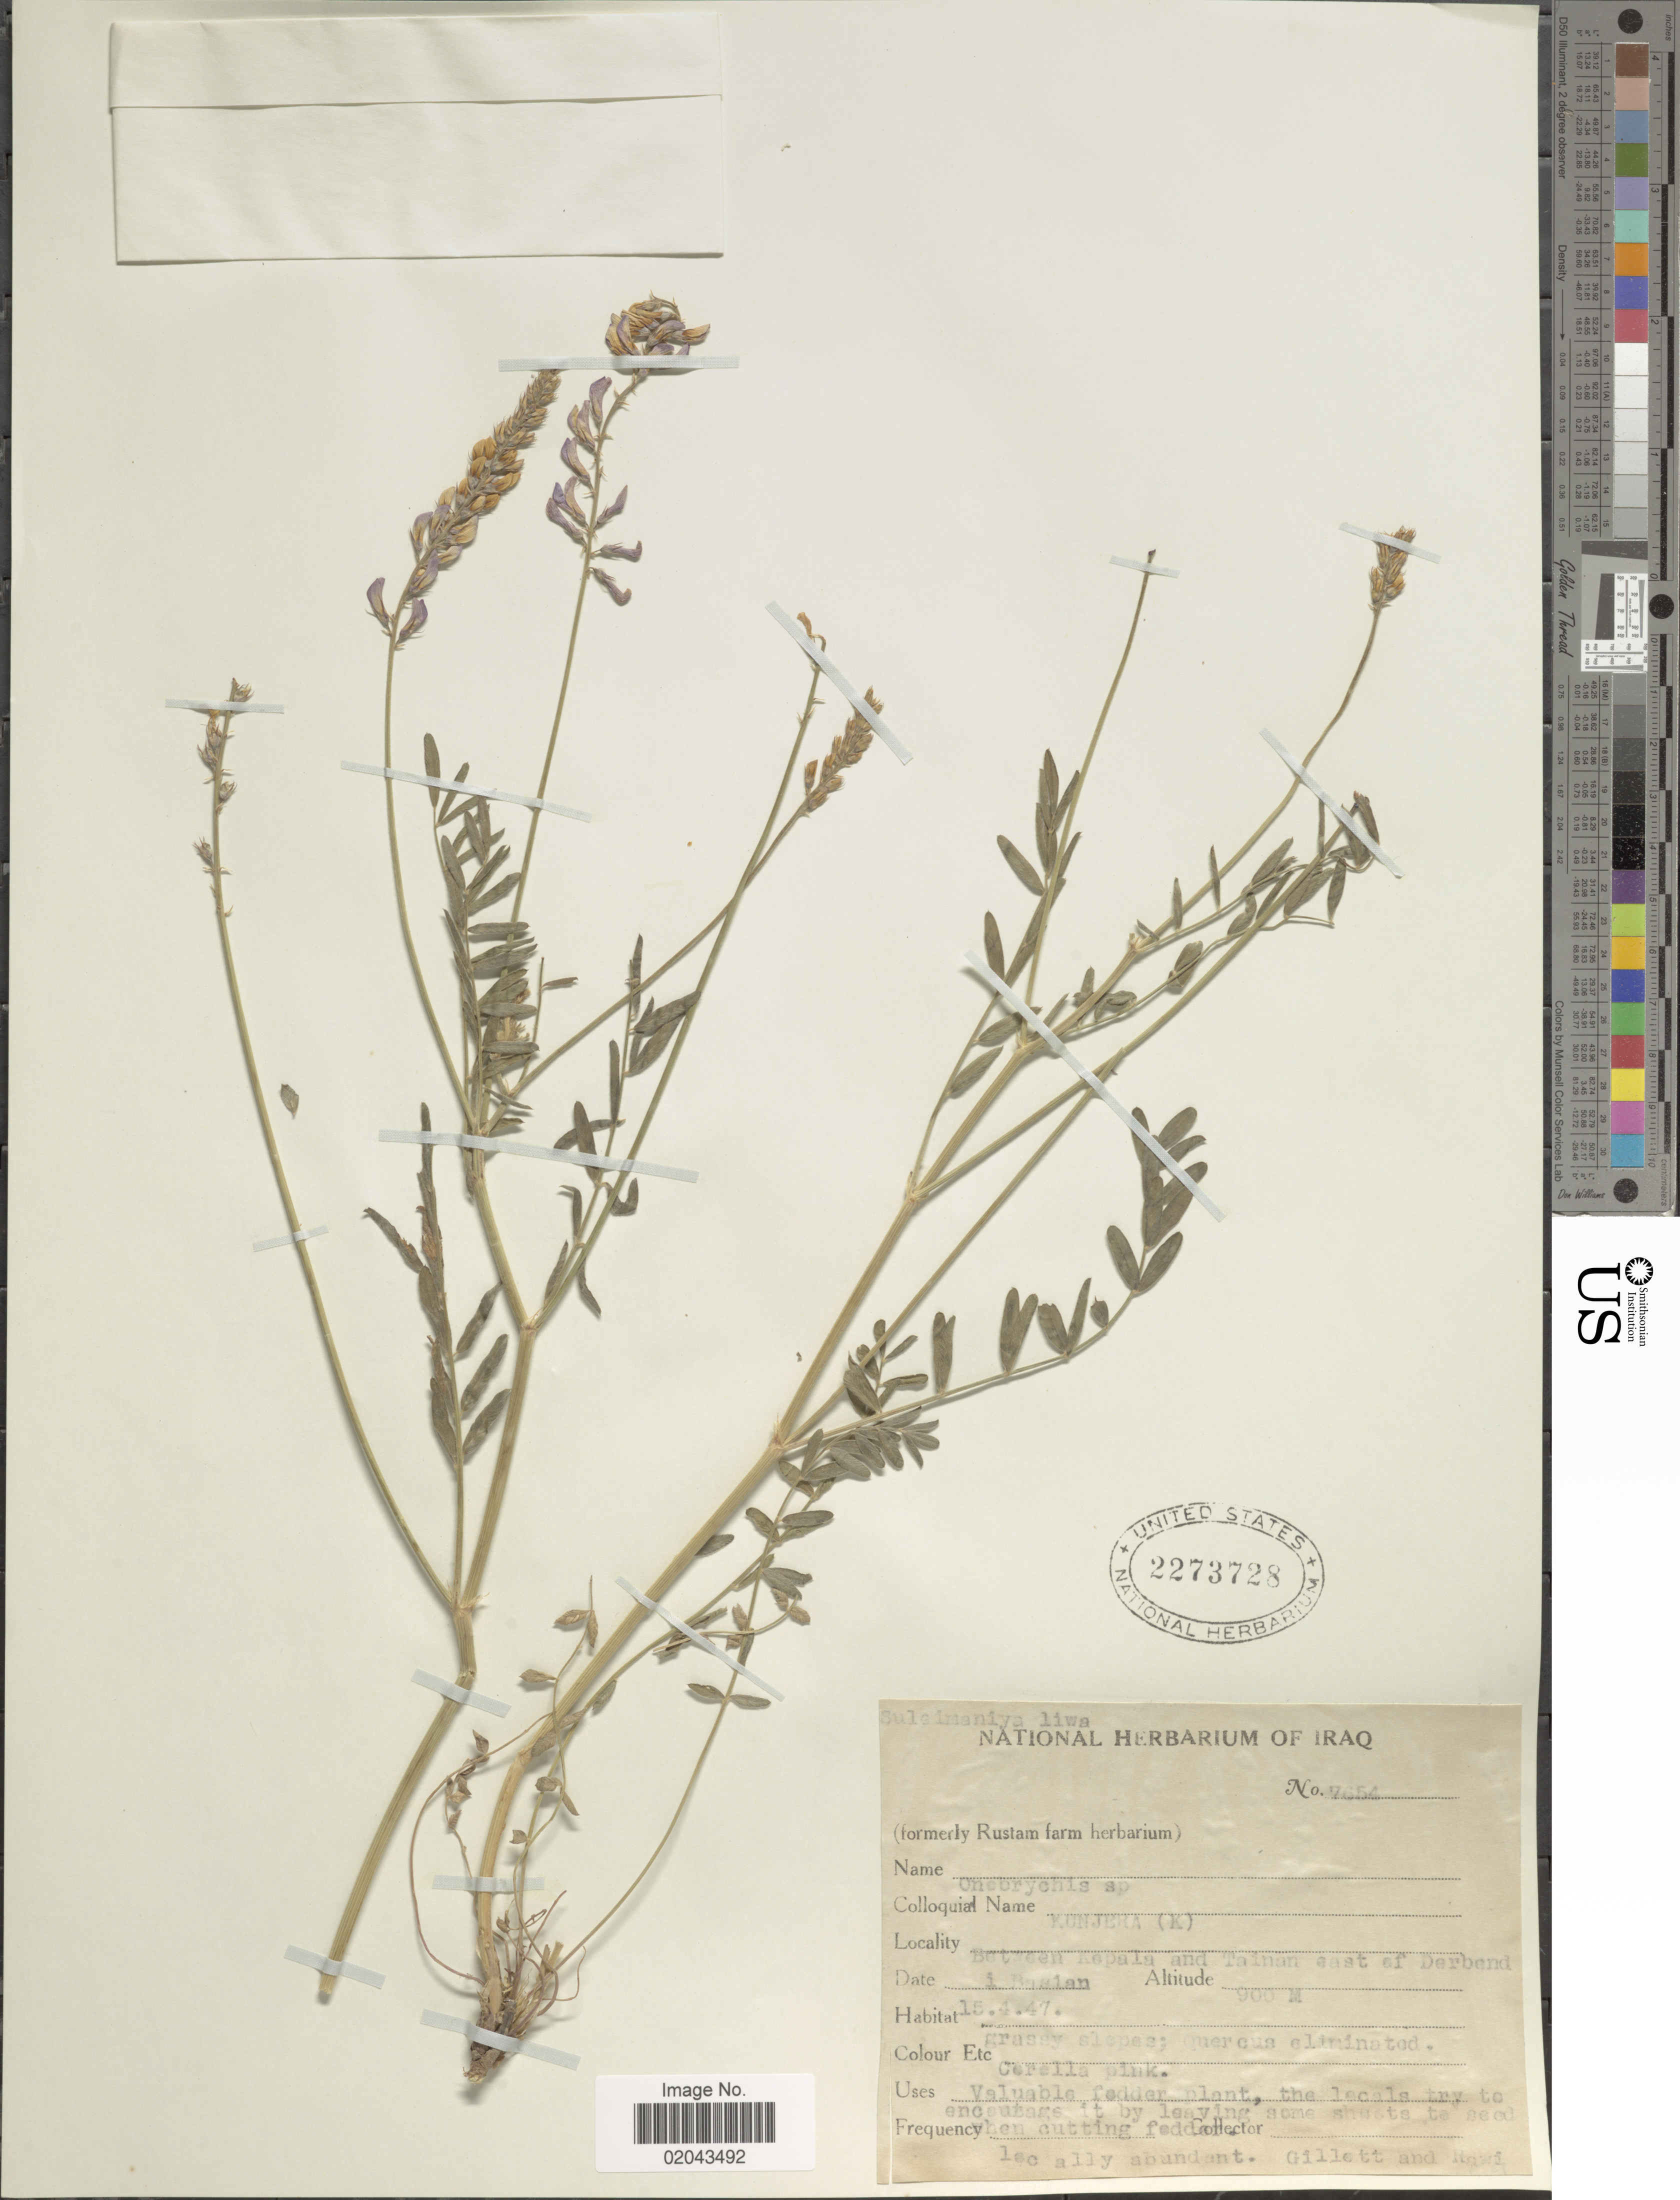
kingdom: Plantae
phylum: Tracheophyta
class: Magnoliopsida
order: Fabales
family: Fabaceae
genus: Onobrychis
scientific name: Onobrychis sp.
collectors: Gillett, -- & -. Rawi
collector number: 7654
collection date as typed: Transcribed d/m/y: 15/4/47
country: Iraq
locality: Between Kopala and Tainan, east of Derbend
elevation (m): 900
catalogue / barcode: US 2273728